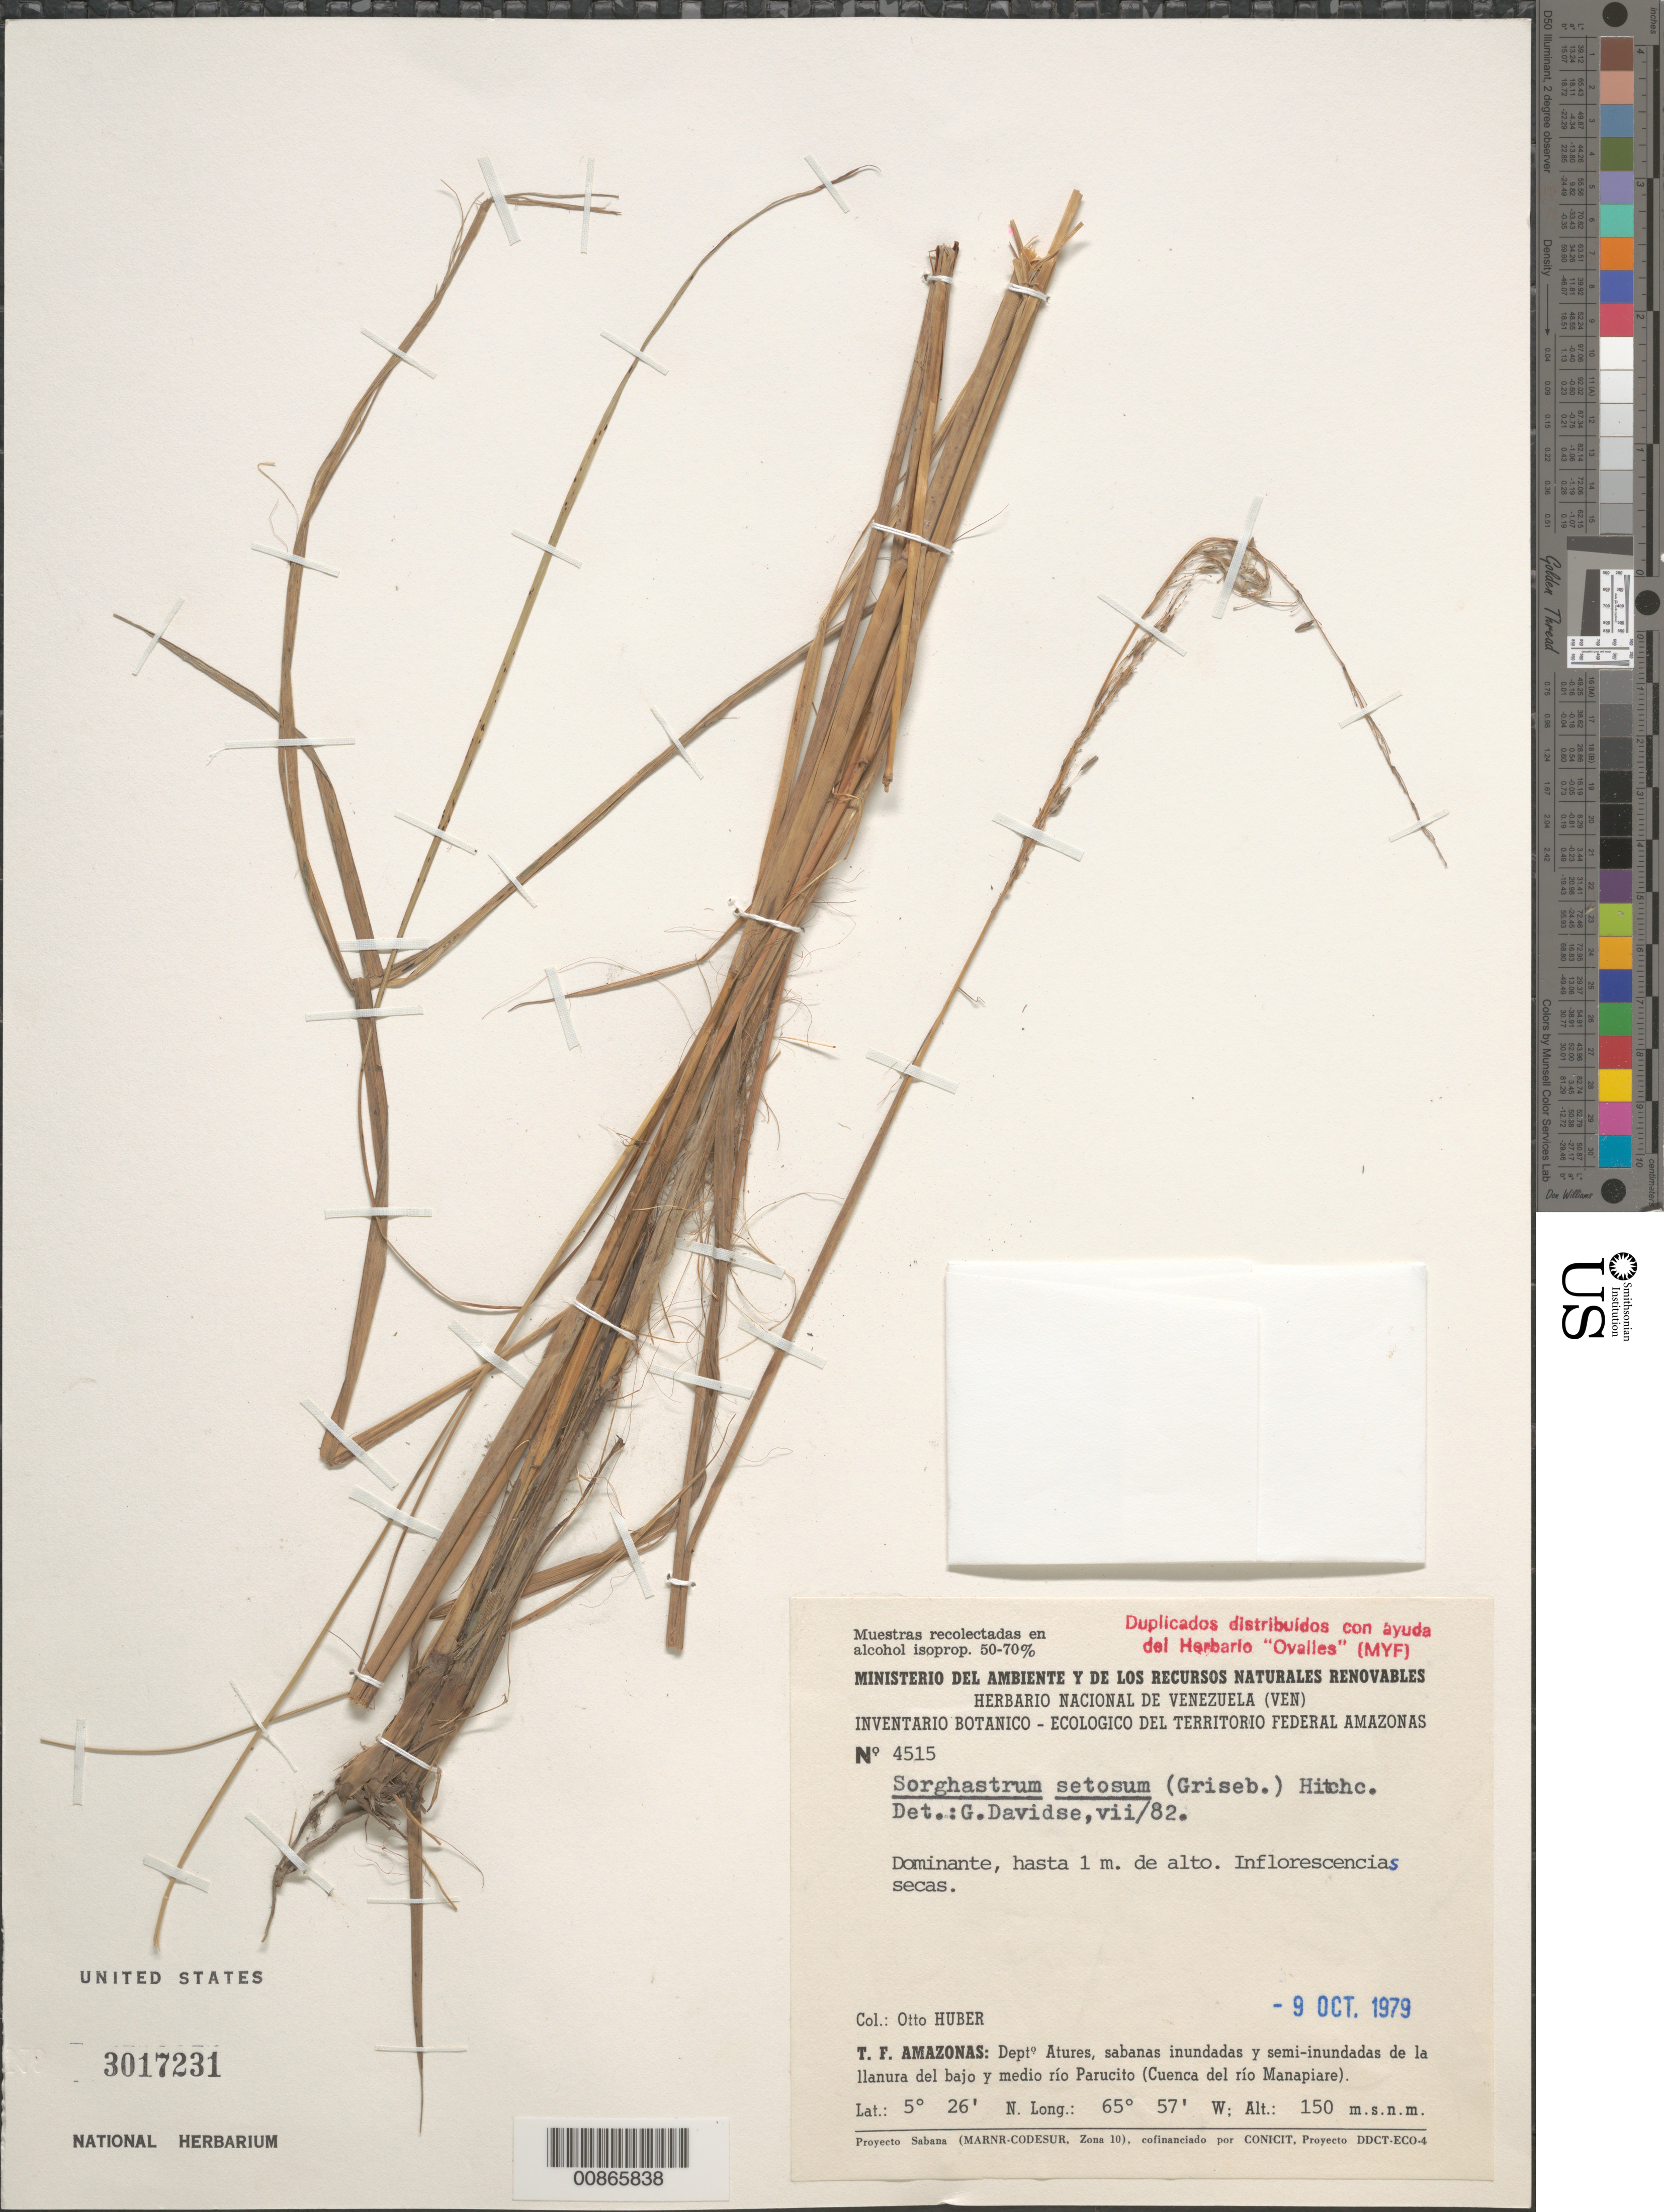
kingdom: Plantae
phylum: Tracheophyta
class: Liliopsida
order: Poales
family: Poaceae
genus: Sorghastrum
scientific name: Sorghastrum setosum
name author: (Griseb.) Hitchc.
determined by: Davidse, Gerrit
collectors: O. Huber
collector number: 4515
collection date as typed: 9-Oct-79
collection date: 1979-10-09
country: Venezuela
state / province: Amazonas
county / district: Atures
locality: Río Parucito (Cuenca del río Manapiare)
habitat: Inundated & semi-inundated savannas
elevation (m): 150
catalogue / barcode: US 3017231